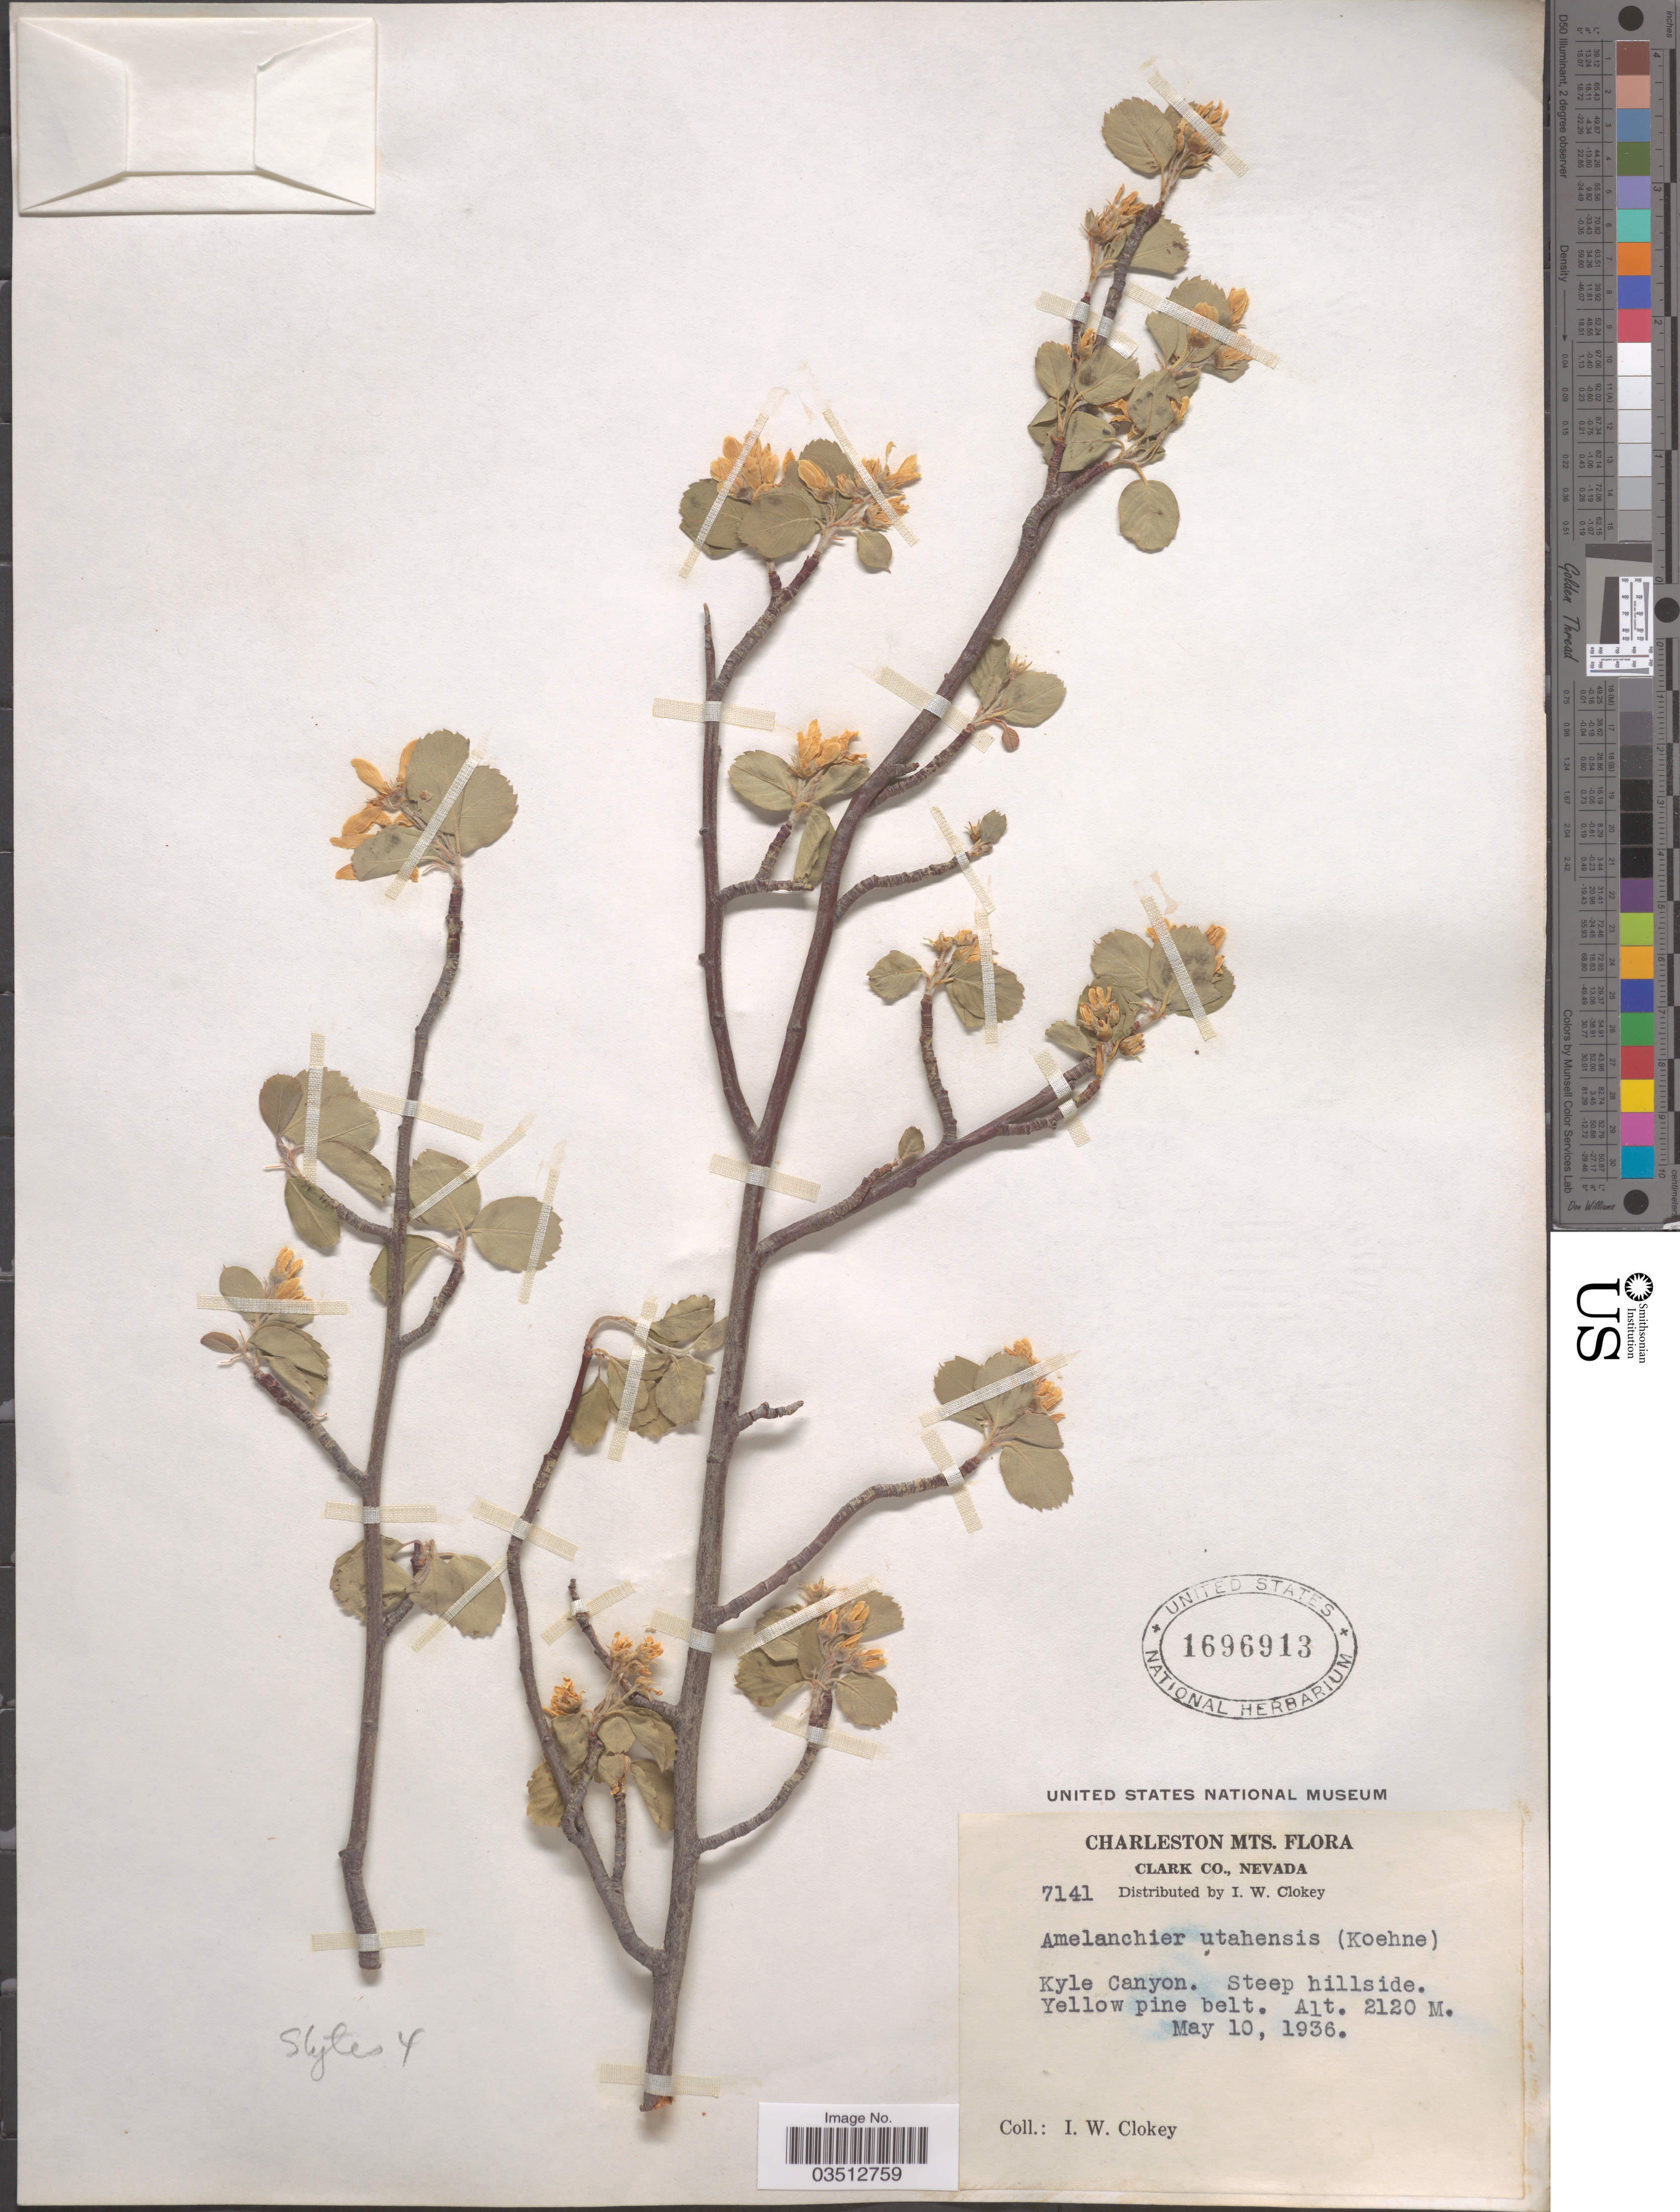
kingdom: Plantae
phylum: Tracheophyta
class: Magnoliopsida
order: Rosales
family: Rosaceae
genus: Amelanchier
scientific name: Amelanchier utahensis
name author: Koehne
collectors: I. W. Clokey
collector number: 7141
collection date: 1936-05-10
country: United States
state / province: Nevada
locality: Charleston Mts. Clark Co. Kyle Canyon.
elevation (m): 2120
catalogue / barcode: US 1696913